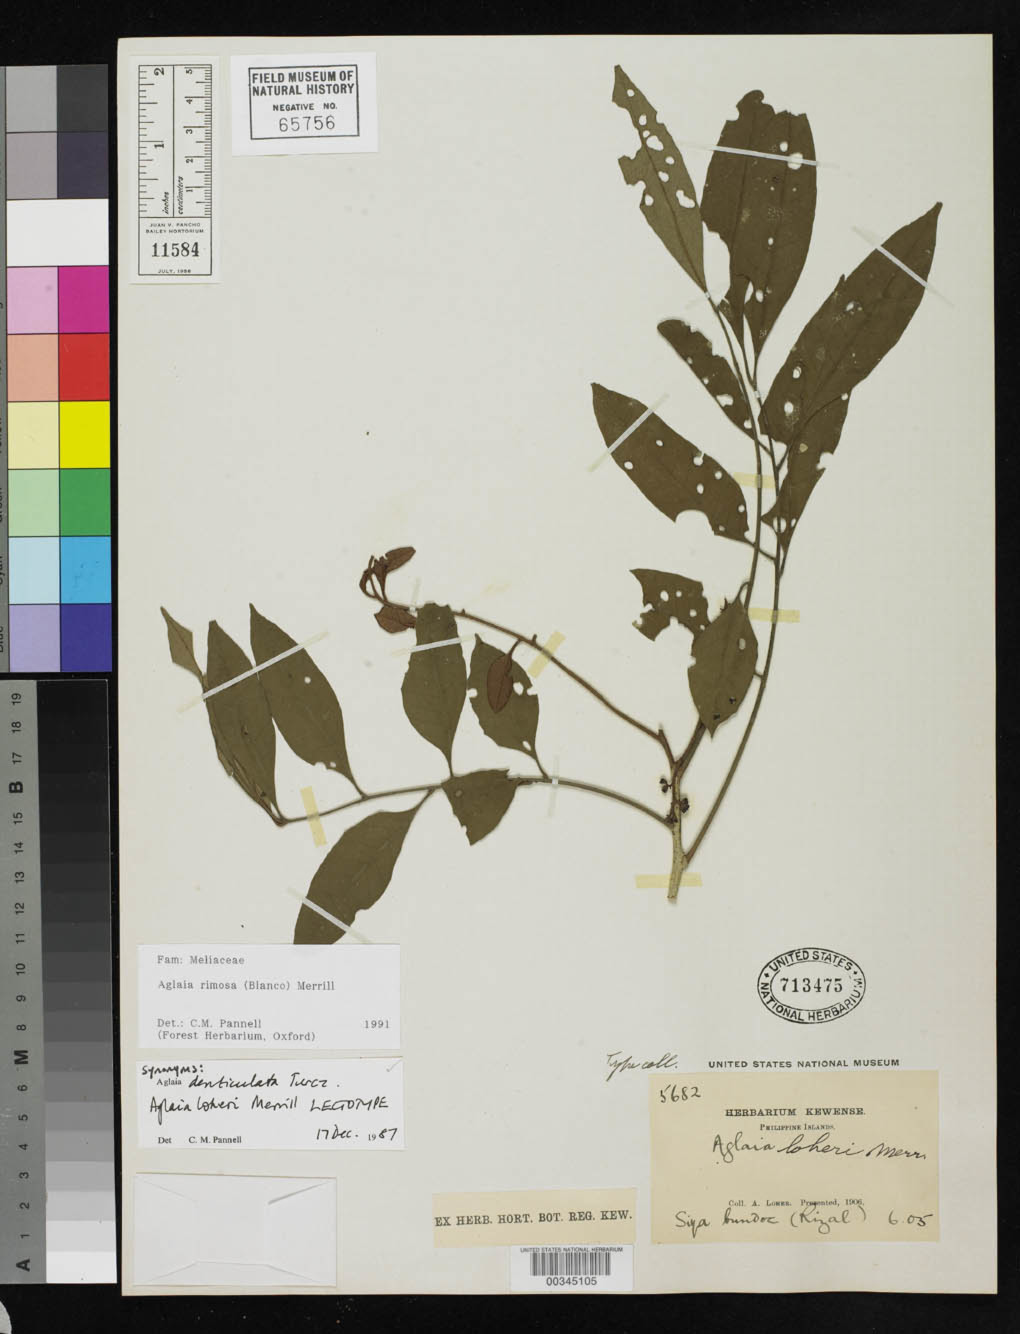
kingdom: Plantae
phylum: Tracheophyta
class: Magnoliopsida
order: Sapindales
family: Meliaceae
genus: Aglaia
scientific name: Aglaia loheri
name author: Merr.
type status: Lectotype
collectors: A. Loher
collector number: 5682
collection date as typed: Jun 1905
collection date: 1905-06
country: Philippines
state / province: Calabarzon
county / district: Rizal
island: Luzon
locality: Siya Bundoc.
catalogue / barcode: US 713475